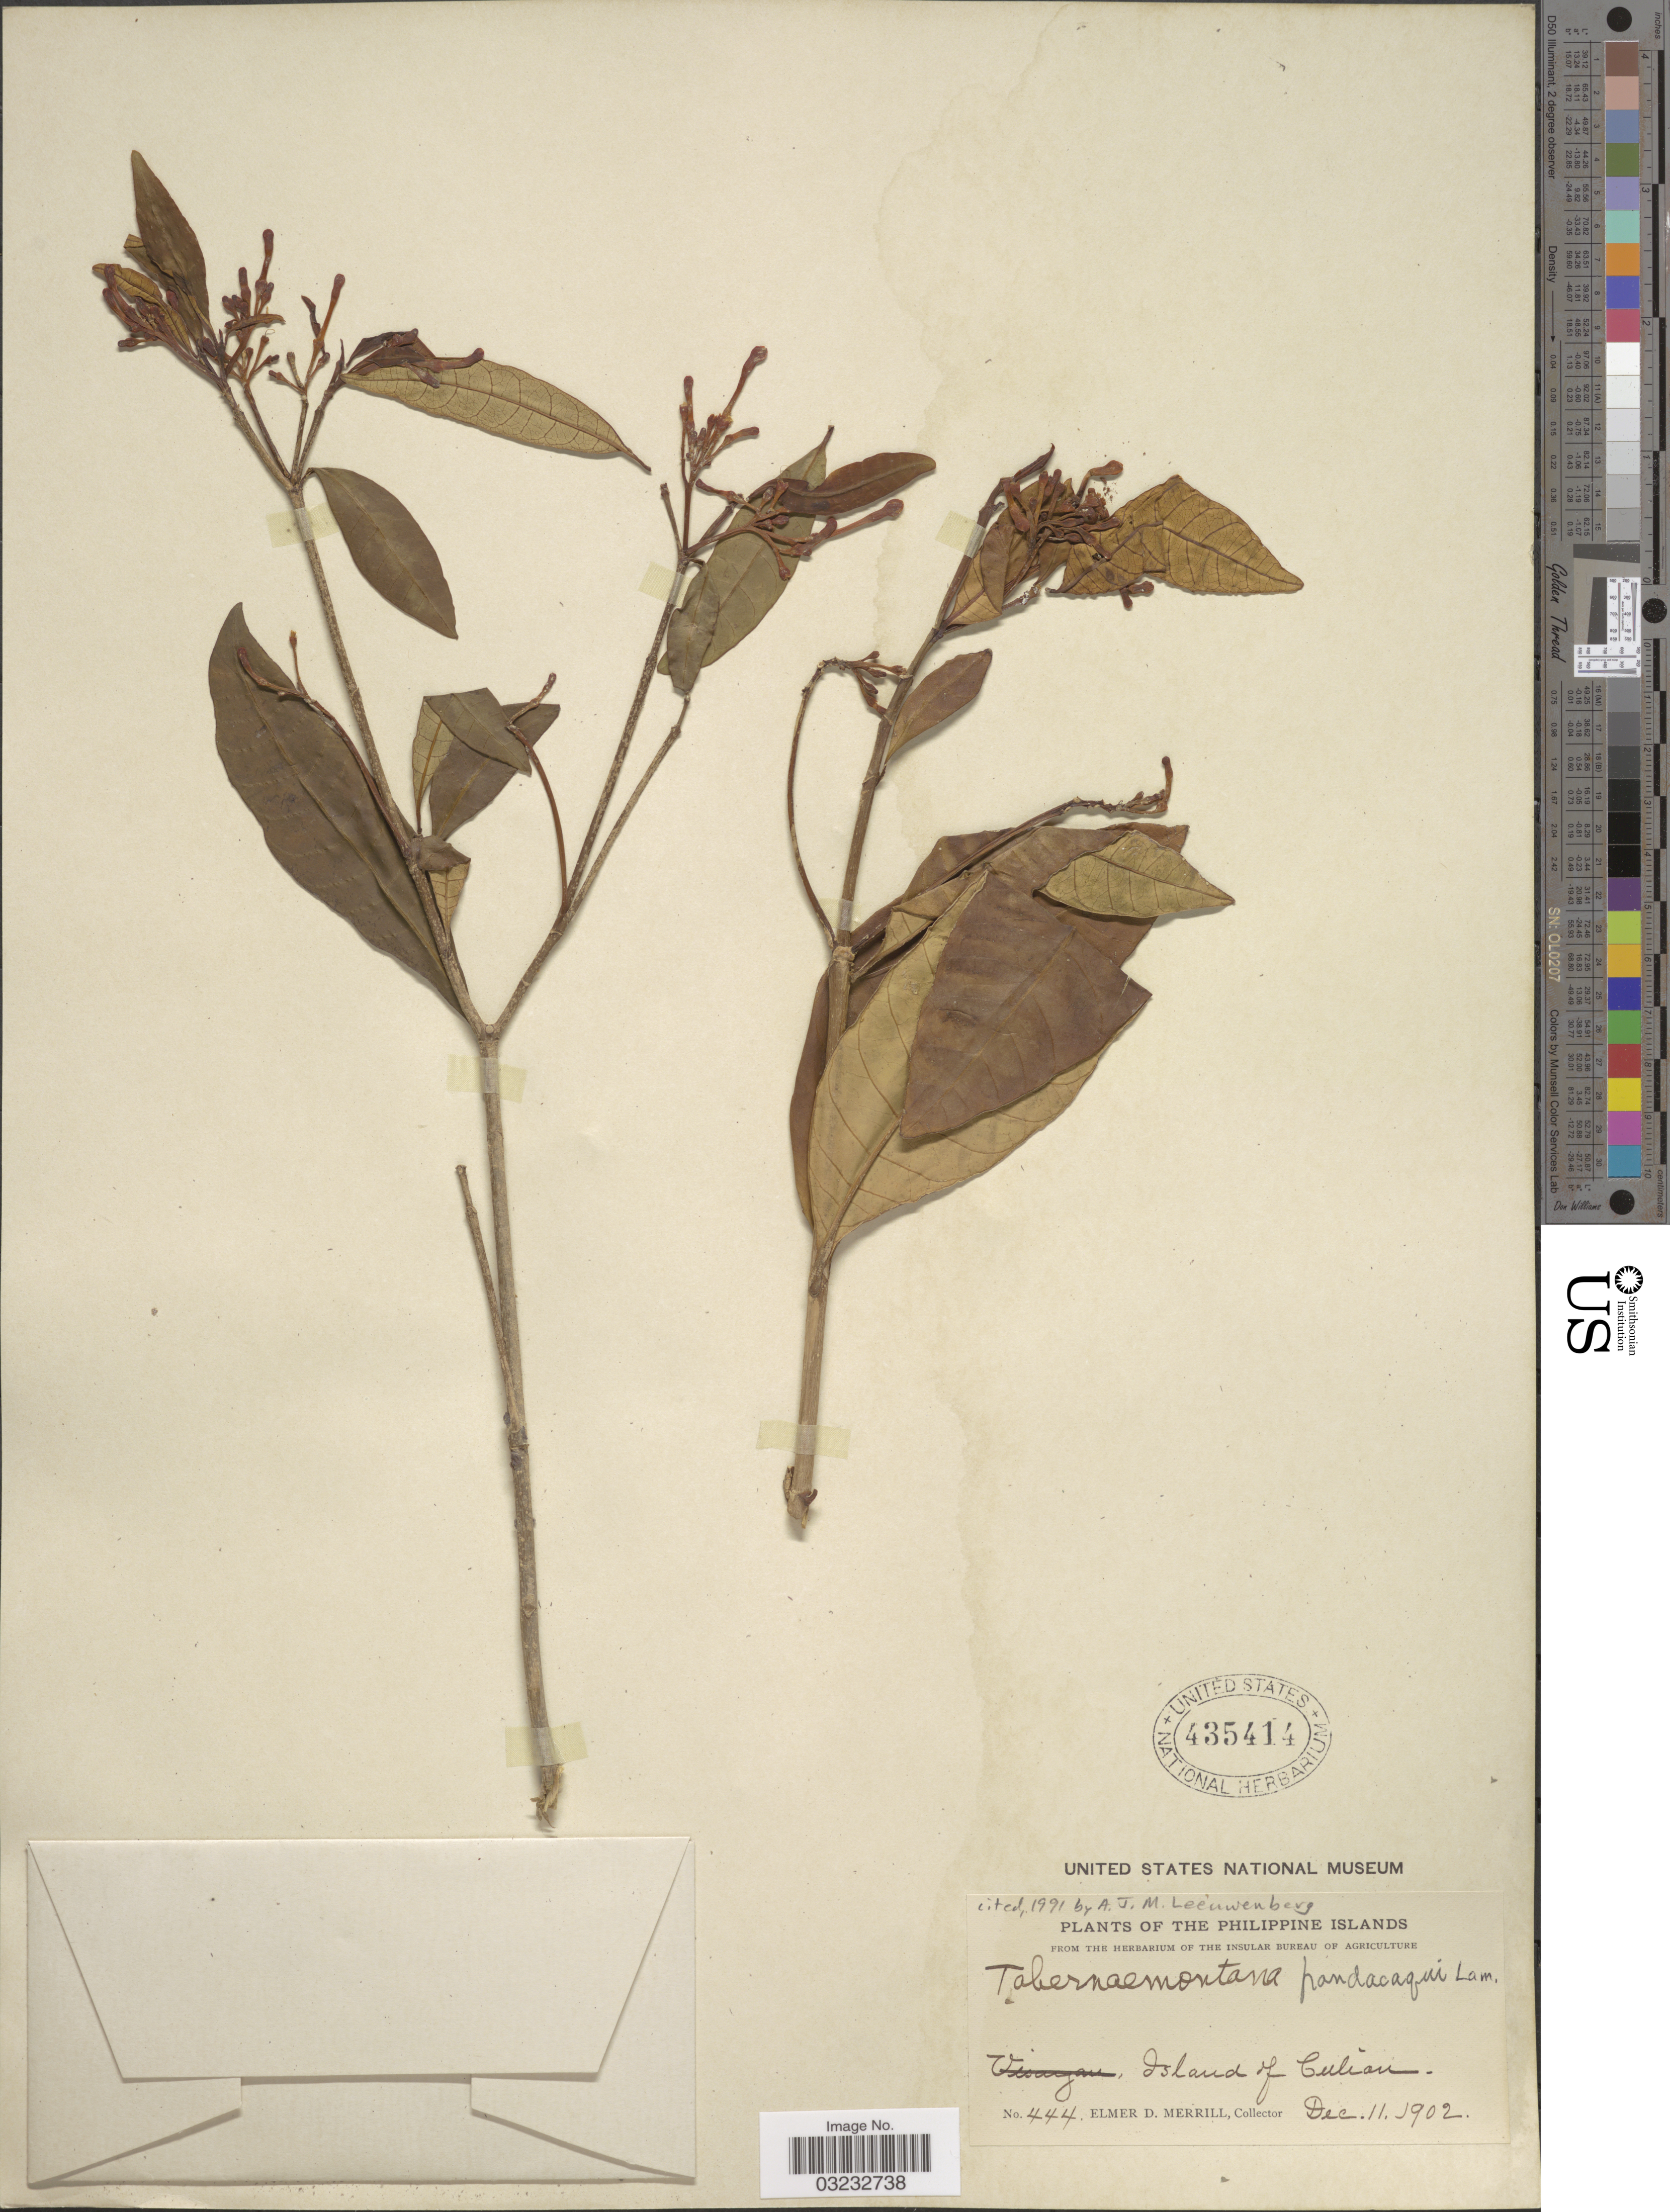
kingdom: Plantae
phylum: Tracheophyta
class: Magnoliopsida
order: Gentianales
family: Apocynaceae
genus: Tabernaemontana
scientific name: Tabernaemontana pandacaqui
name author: Poir.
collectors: E. D. Merrill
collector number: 444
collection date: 1902-12-11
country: Philippines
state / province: Mimaropa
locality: Philippine Islands. Island of Culion.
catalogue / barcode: US 435414